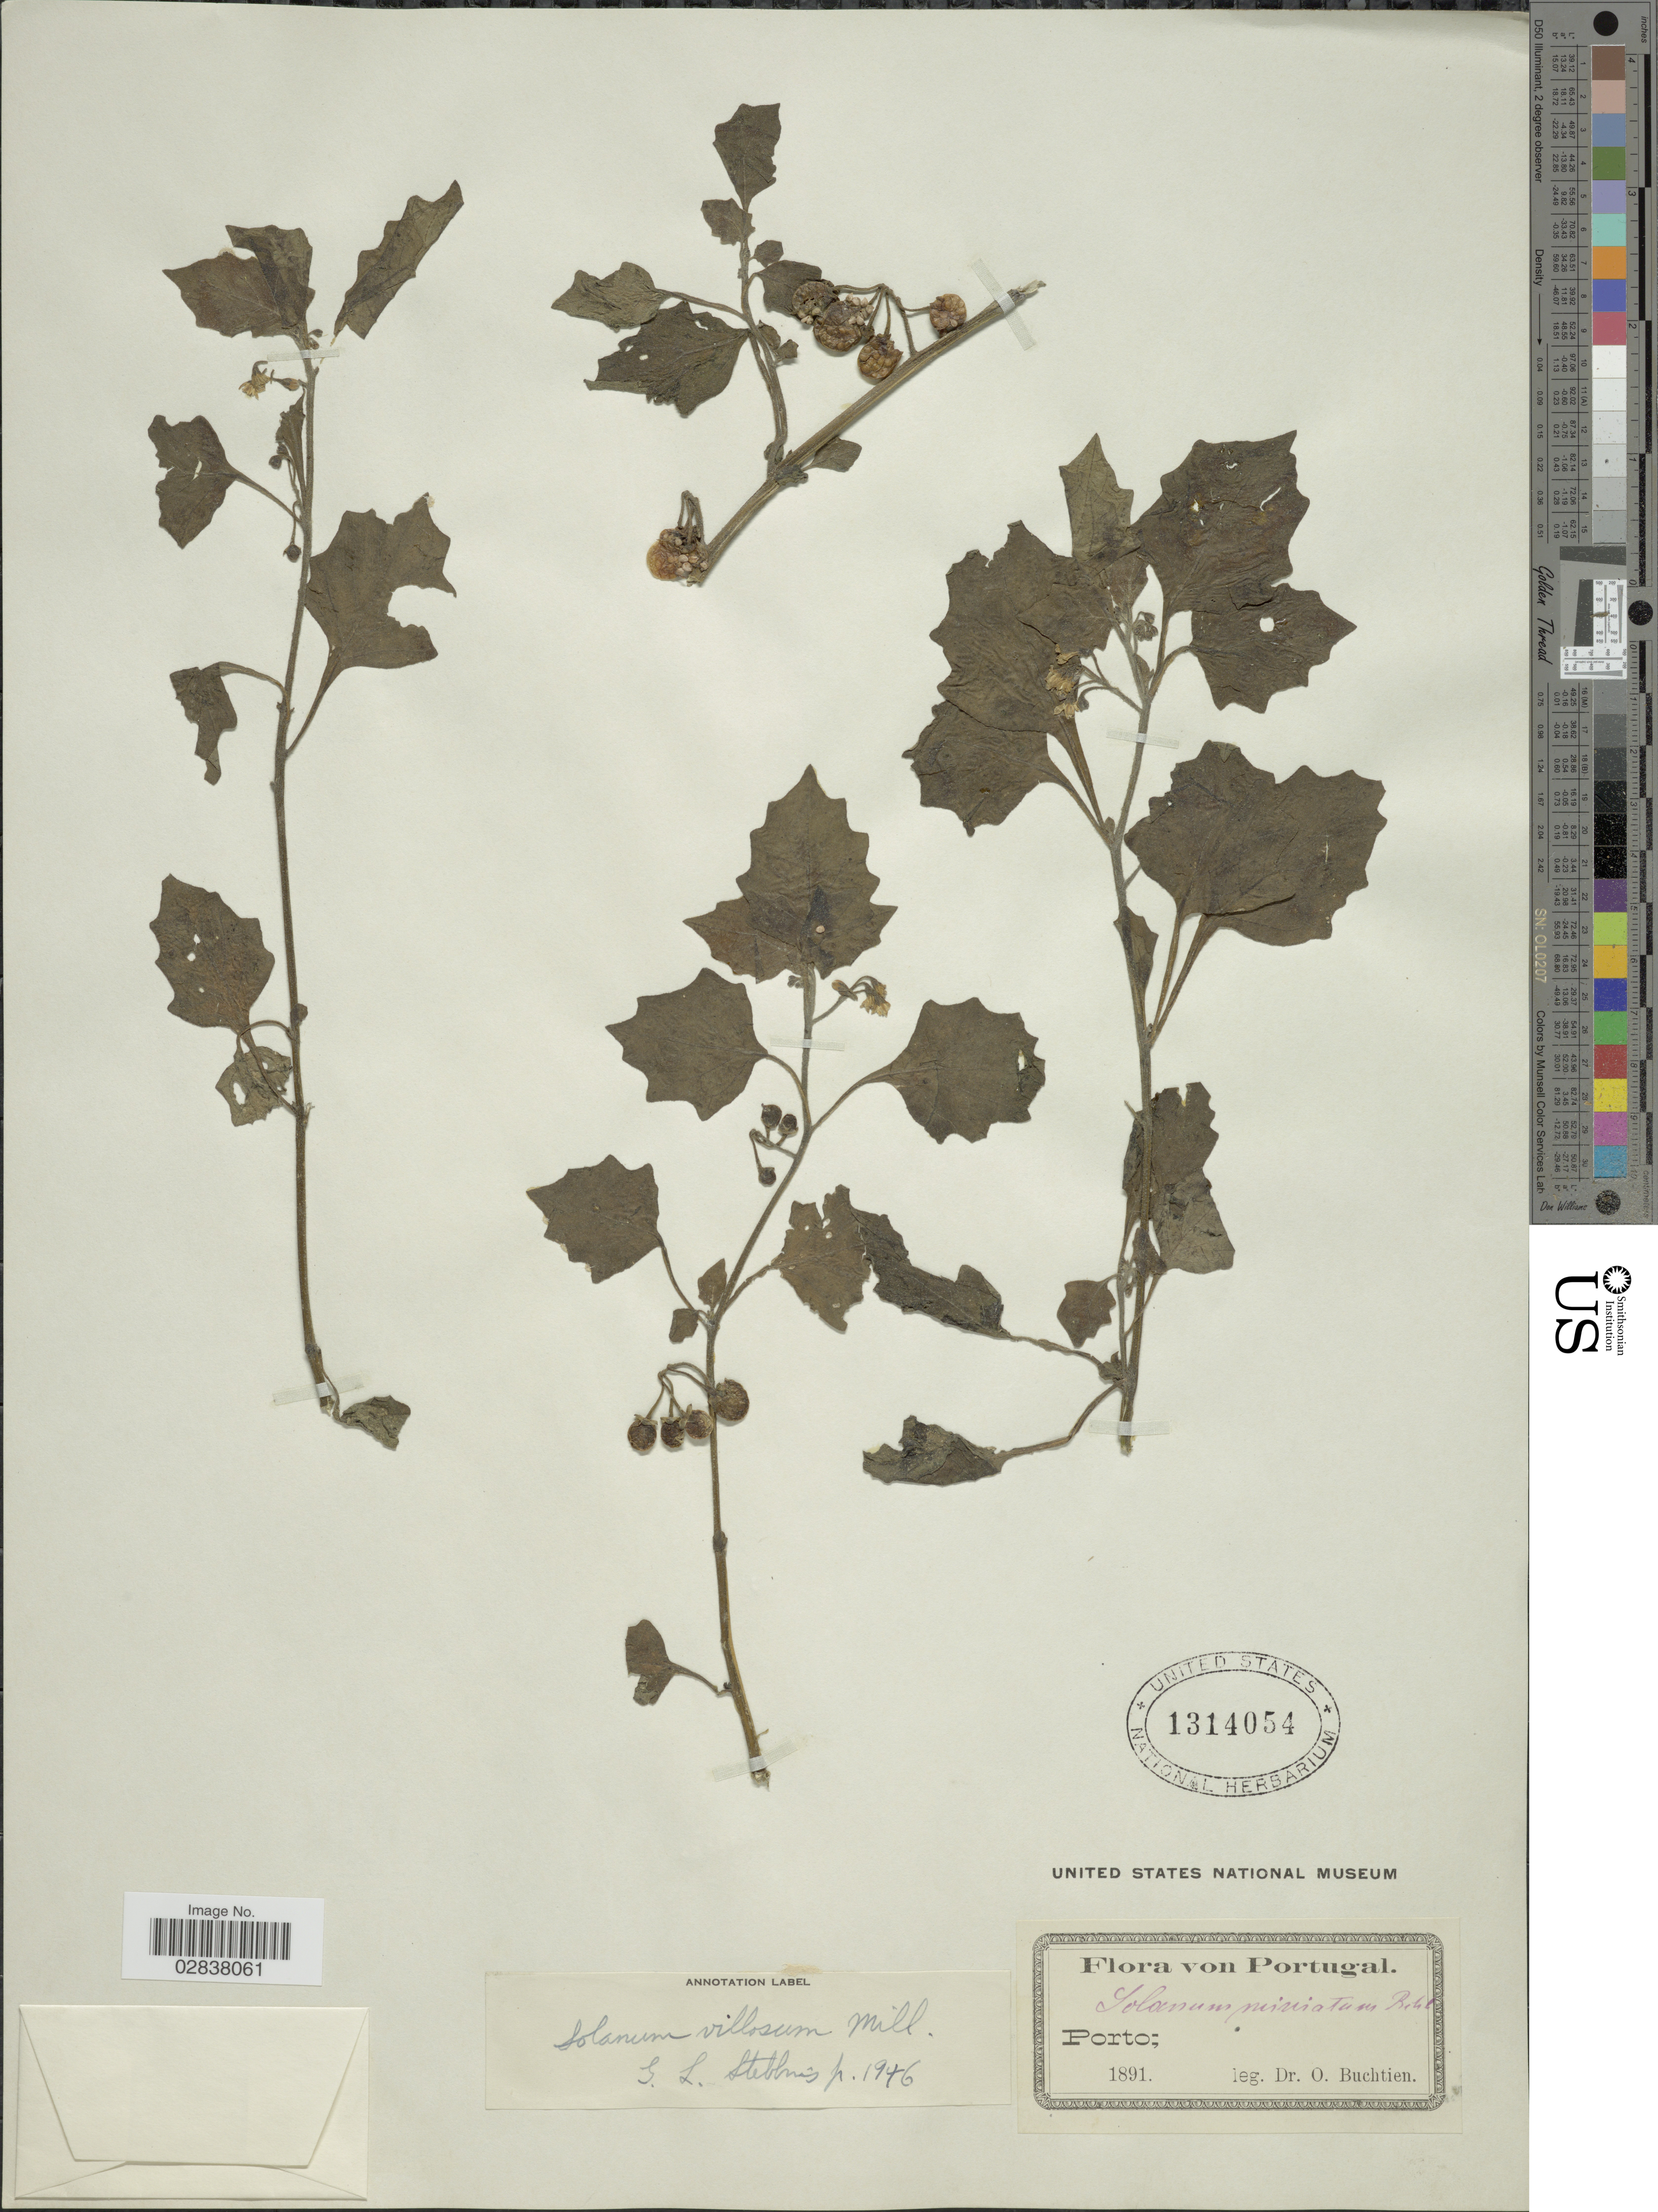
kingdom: Plantae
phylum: Tracheophyta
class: Magnoliopsida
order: Solanales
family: Solanaceae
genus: Solanum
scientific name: Solanum luteum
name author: Mill.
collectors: O. Buchtien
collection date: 1891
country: Portugal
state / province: Porto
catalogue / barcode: US 1314054